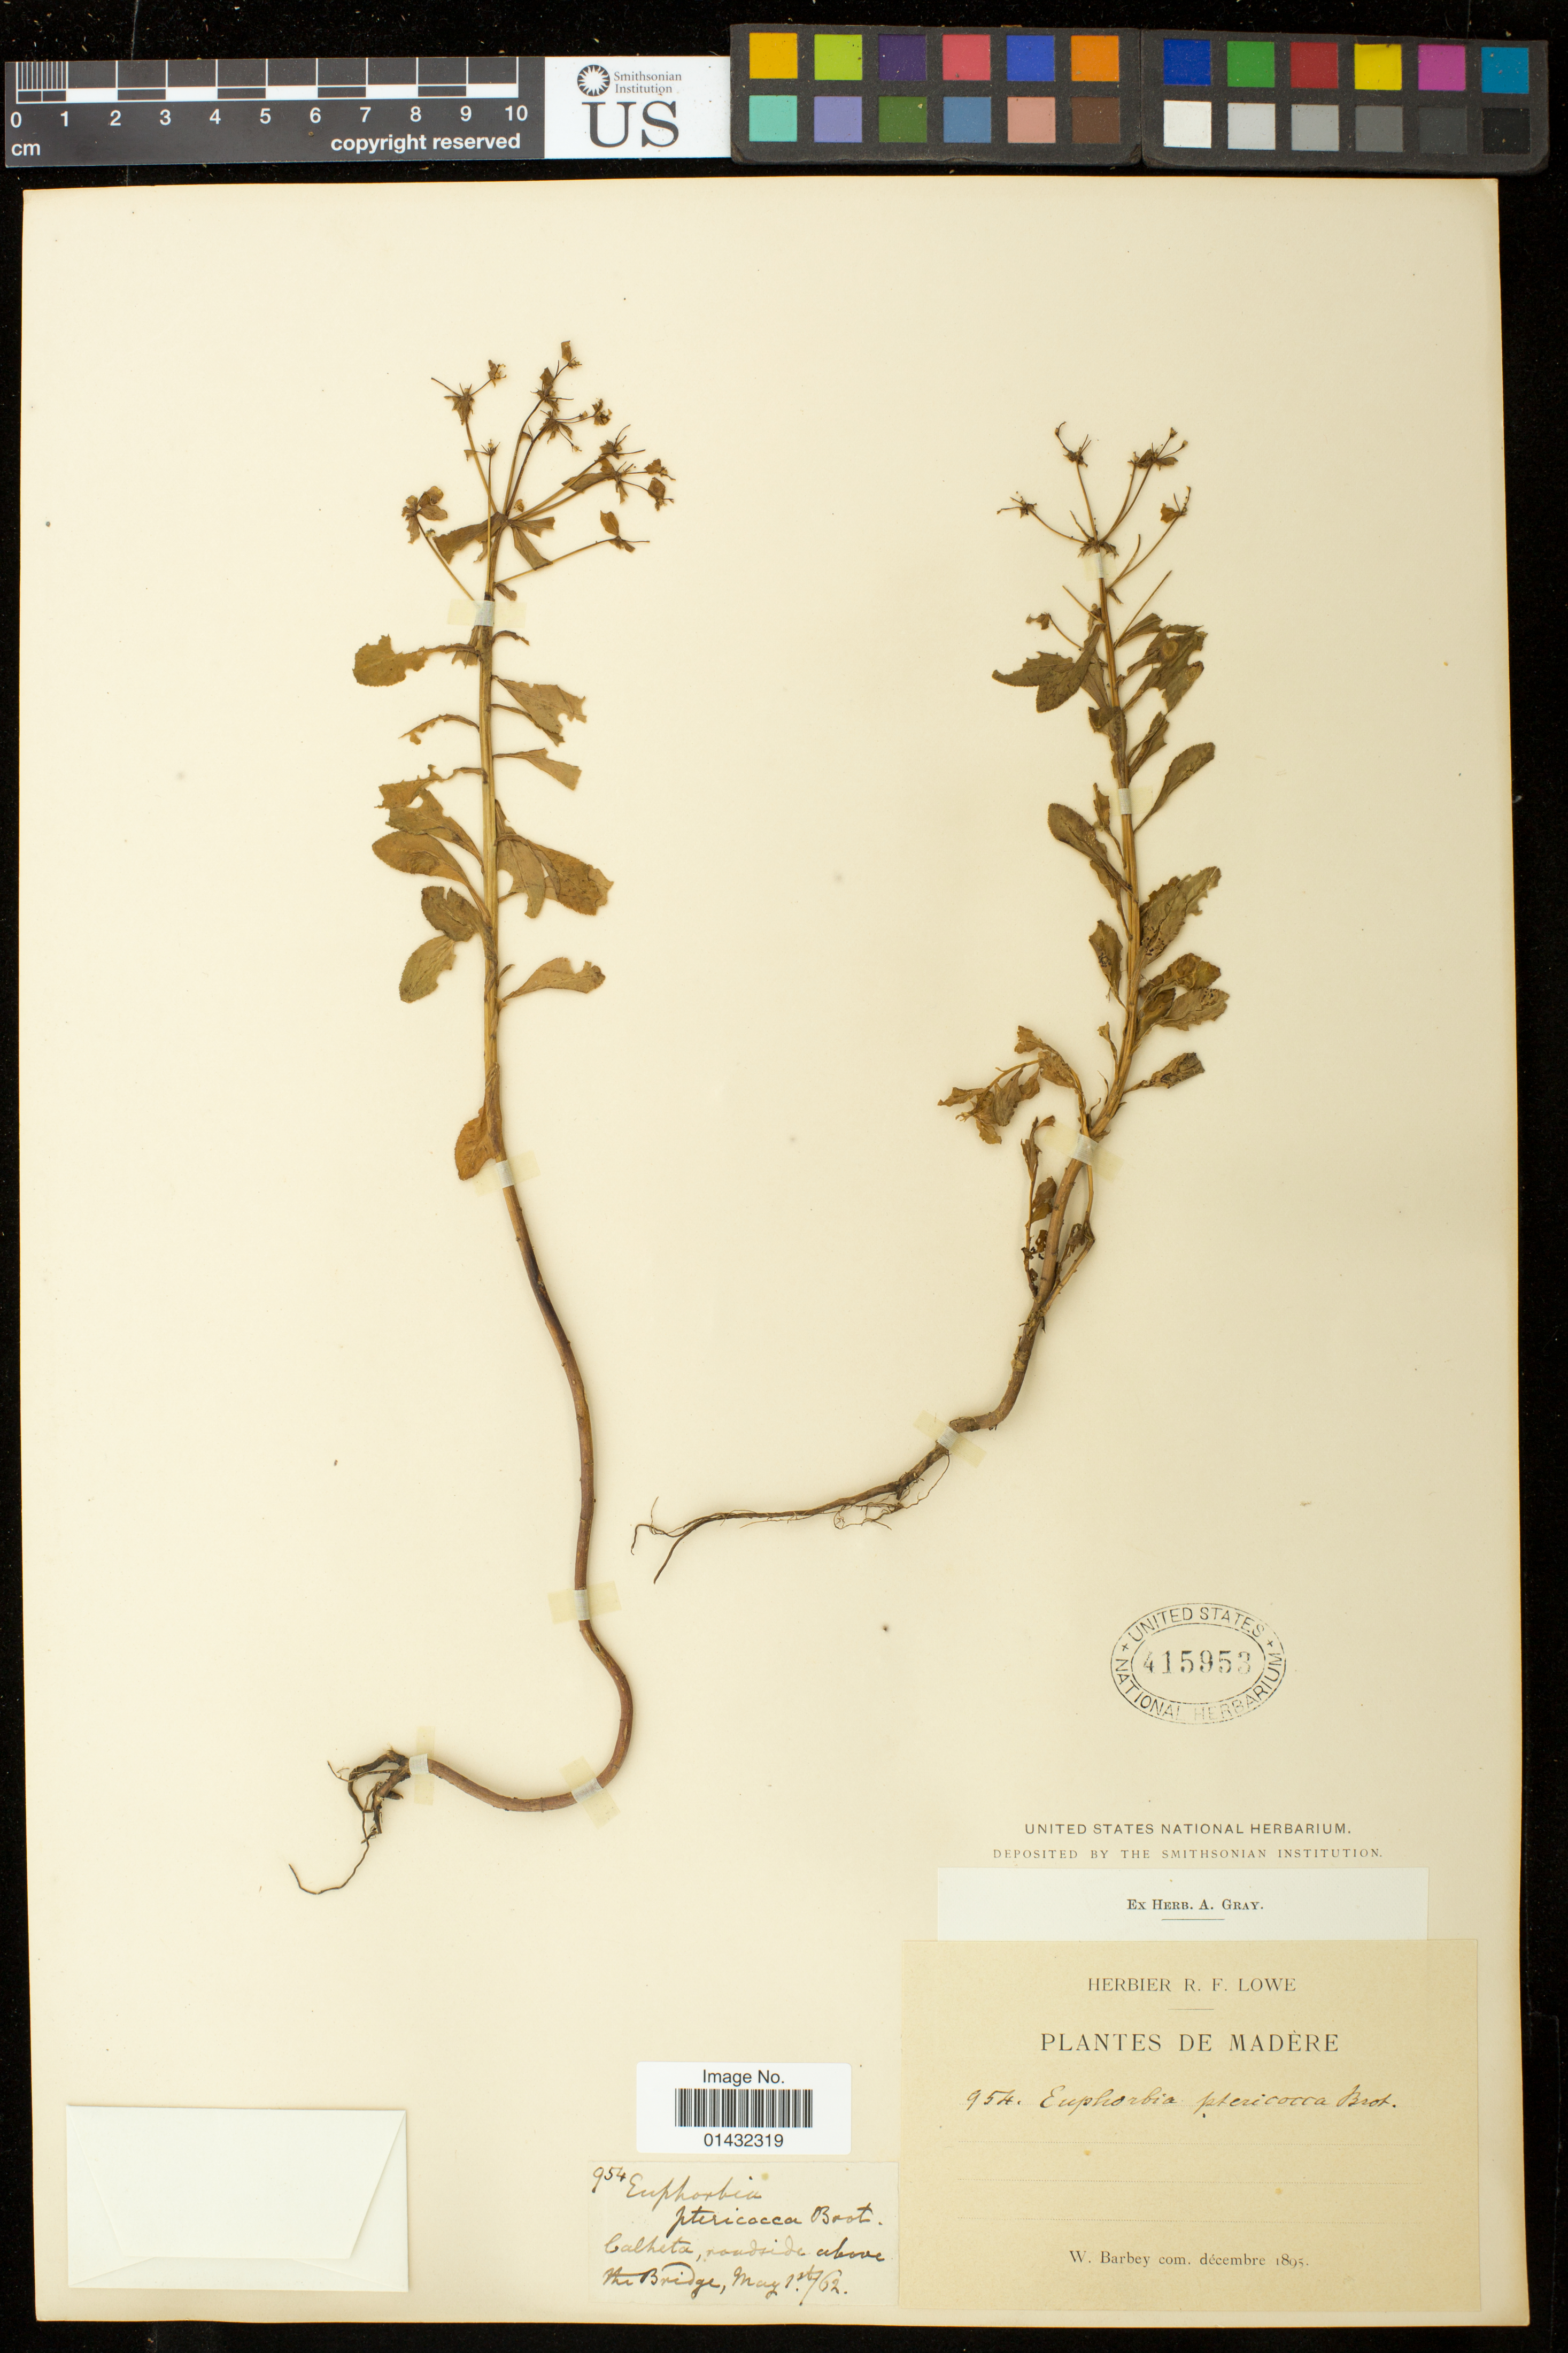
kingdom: Plantae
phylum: Tracheophyta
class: Magnoliopsida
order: Malpighiales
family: Euphorbiaceae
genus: Euphorbia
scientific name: Euphorbia pterococca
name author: Brot.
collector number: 954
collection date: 1862-05-01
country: Portugal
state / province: Madeira (Aut. Reg.)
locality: Calheta, roadside above the Bridge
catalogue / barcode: US 415953